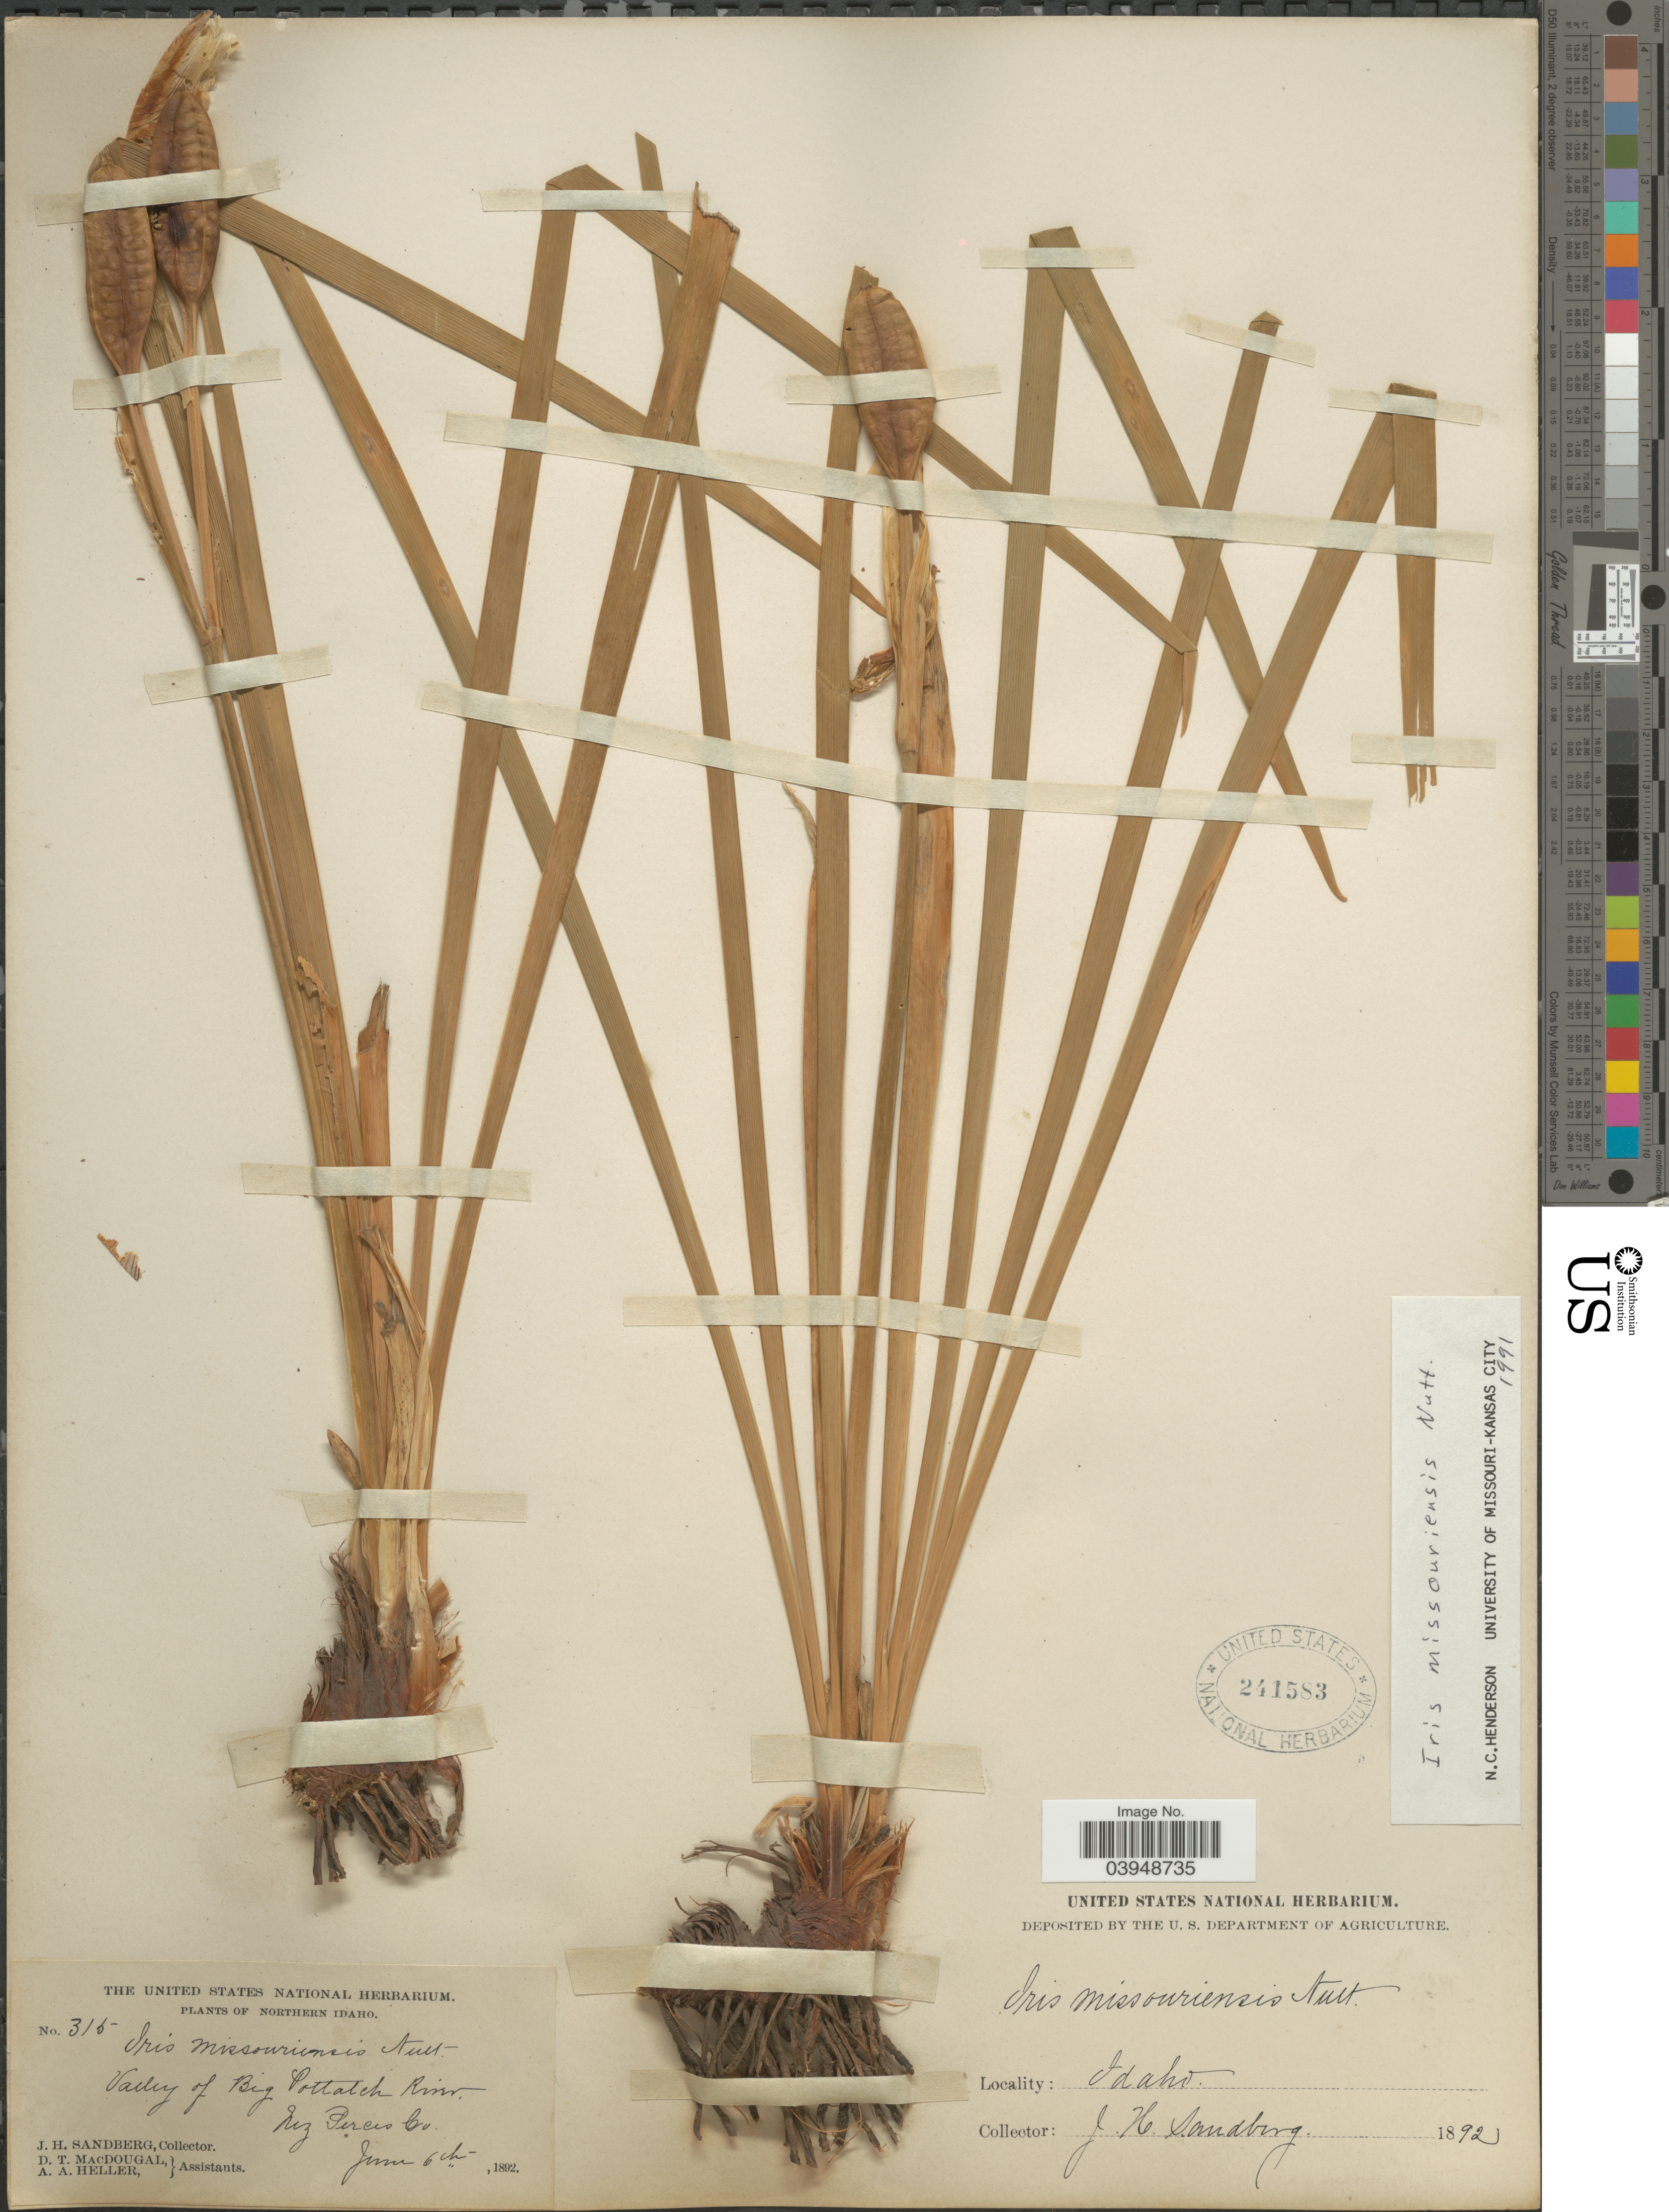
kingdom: Plantae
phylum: Tracheophyta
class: Liliopsida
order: Asparagales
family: Iridaceae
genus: Iris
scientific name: Iris missouriensis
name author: Nutt.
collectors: J. H. Sandberg, D. T. MacDougal & A. A. Heller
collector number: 315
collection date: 1892-06-06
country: United States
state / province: Idaho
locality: Northern Idaho. Valley of Big Potlatch River, Nez Perces Co.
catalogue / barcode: US 241583